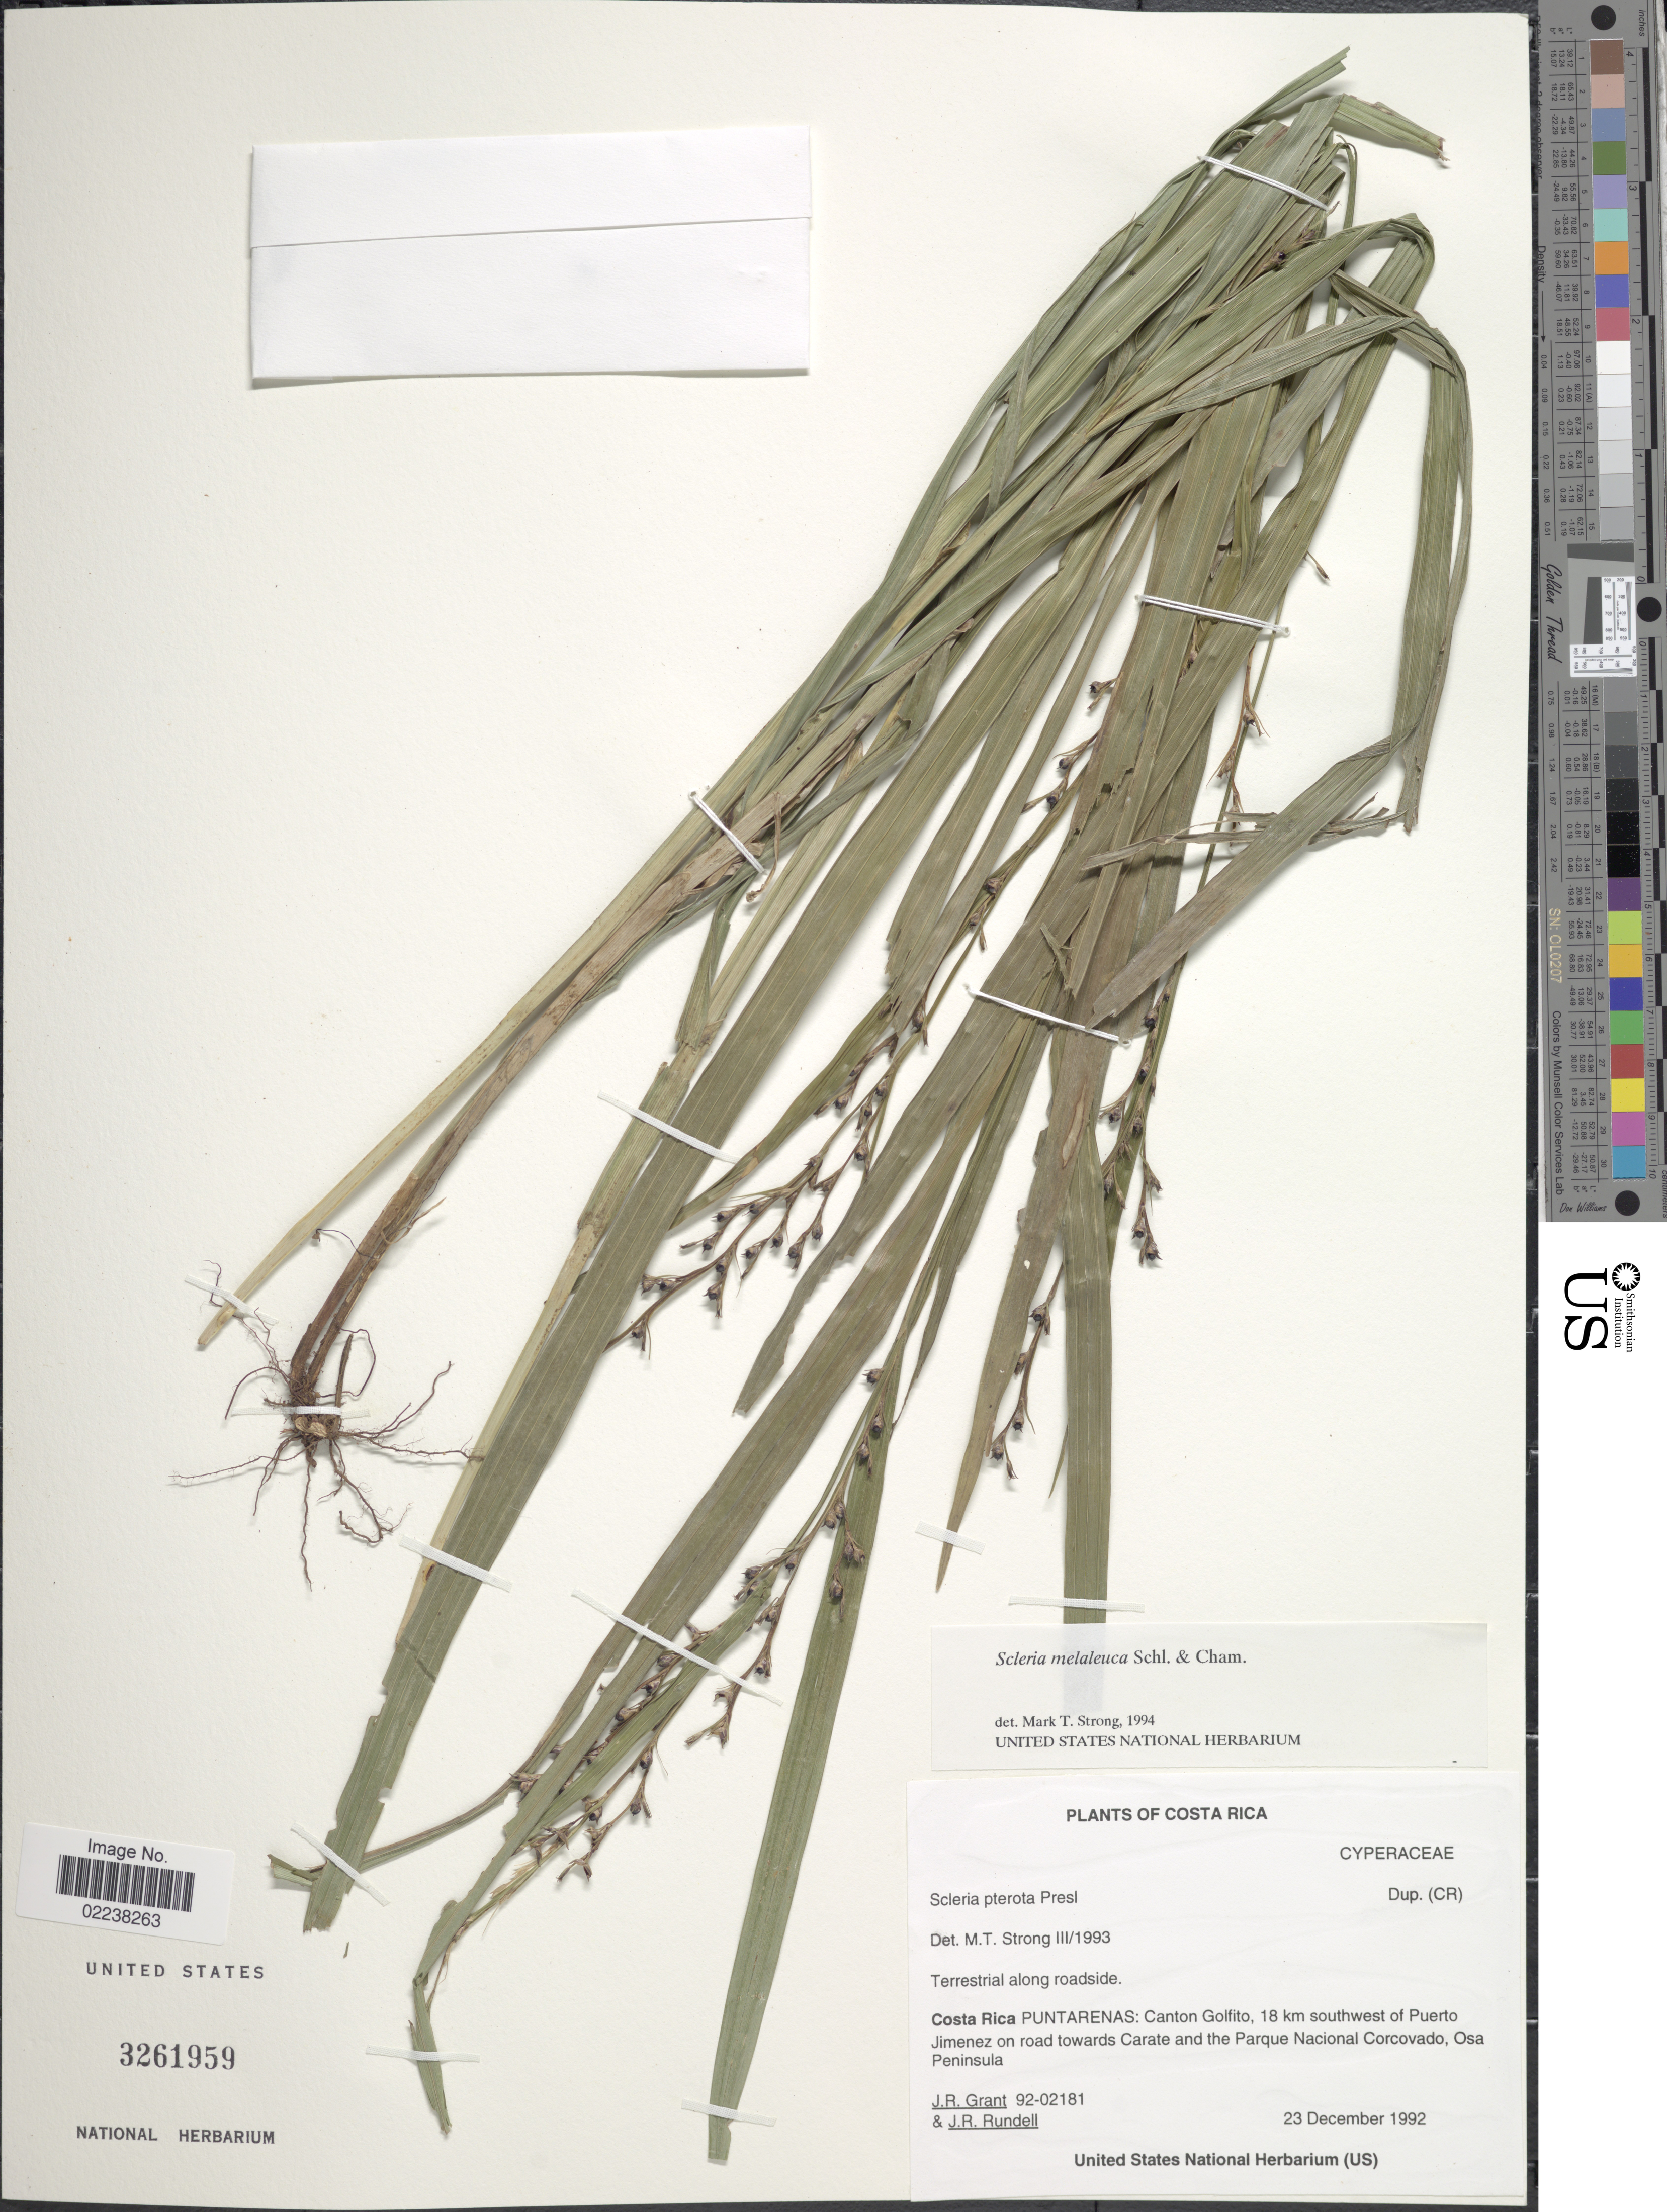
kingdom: Plantae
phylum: Tracheophyta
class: Liliopsida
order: Poales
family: Cyperaceae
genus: Scleria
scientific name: Scleria gaertneri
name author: Raddi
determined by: Strong, Mark T., (BOT), Smithsonian Institution - National Museum of Natural History (UNITED STATES)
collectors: J. Grant & J. R. Rundell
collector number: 92-02181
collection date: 1992-12-23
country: Costa Rica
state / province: Puntarenas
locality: Canton Folfitio, 18 km southwest of Puerto Jimenez on road towards Carate and the Parque Nacional Corcovado, Osa Peninsula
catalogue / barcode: US 3261959